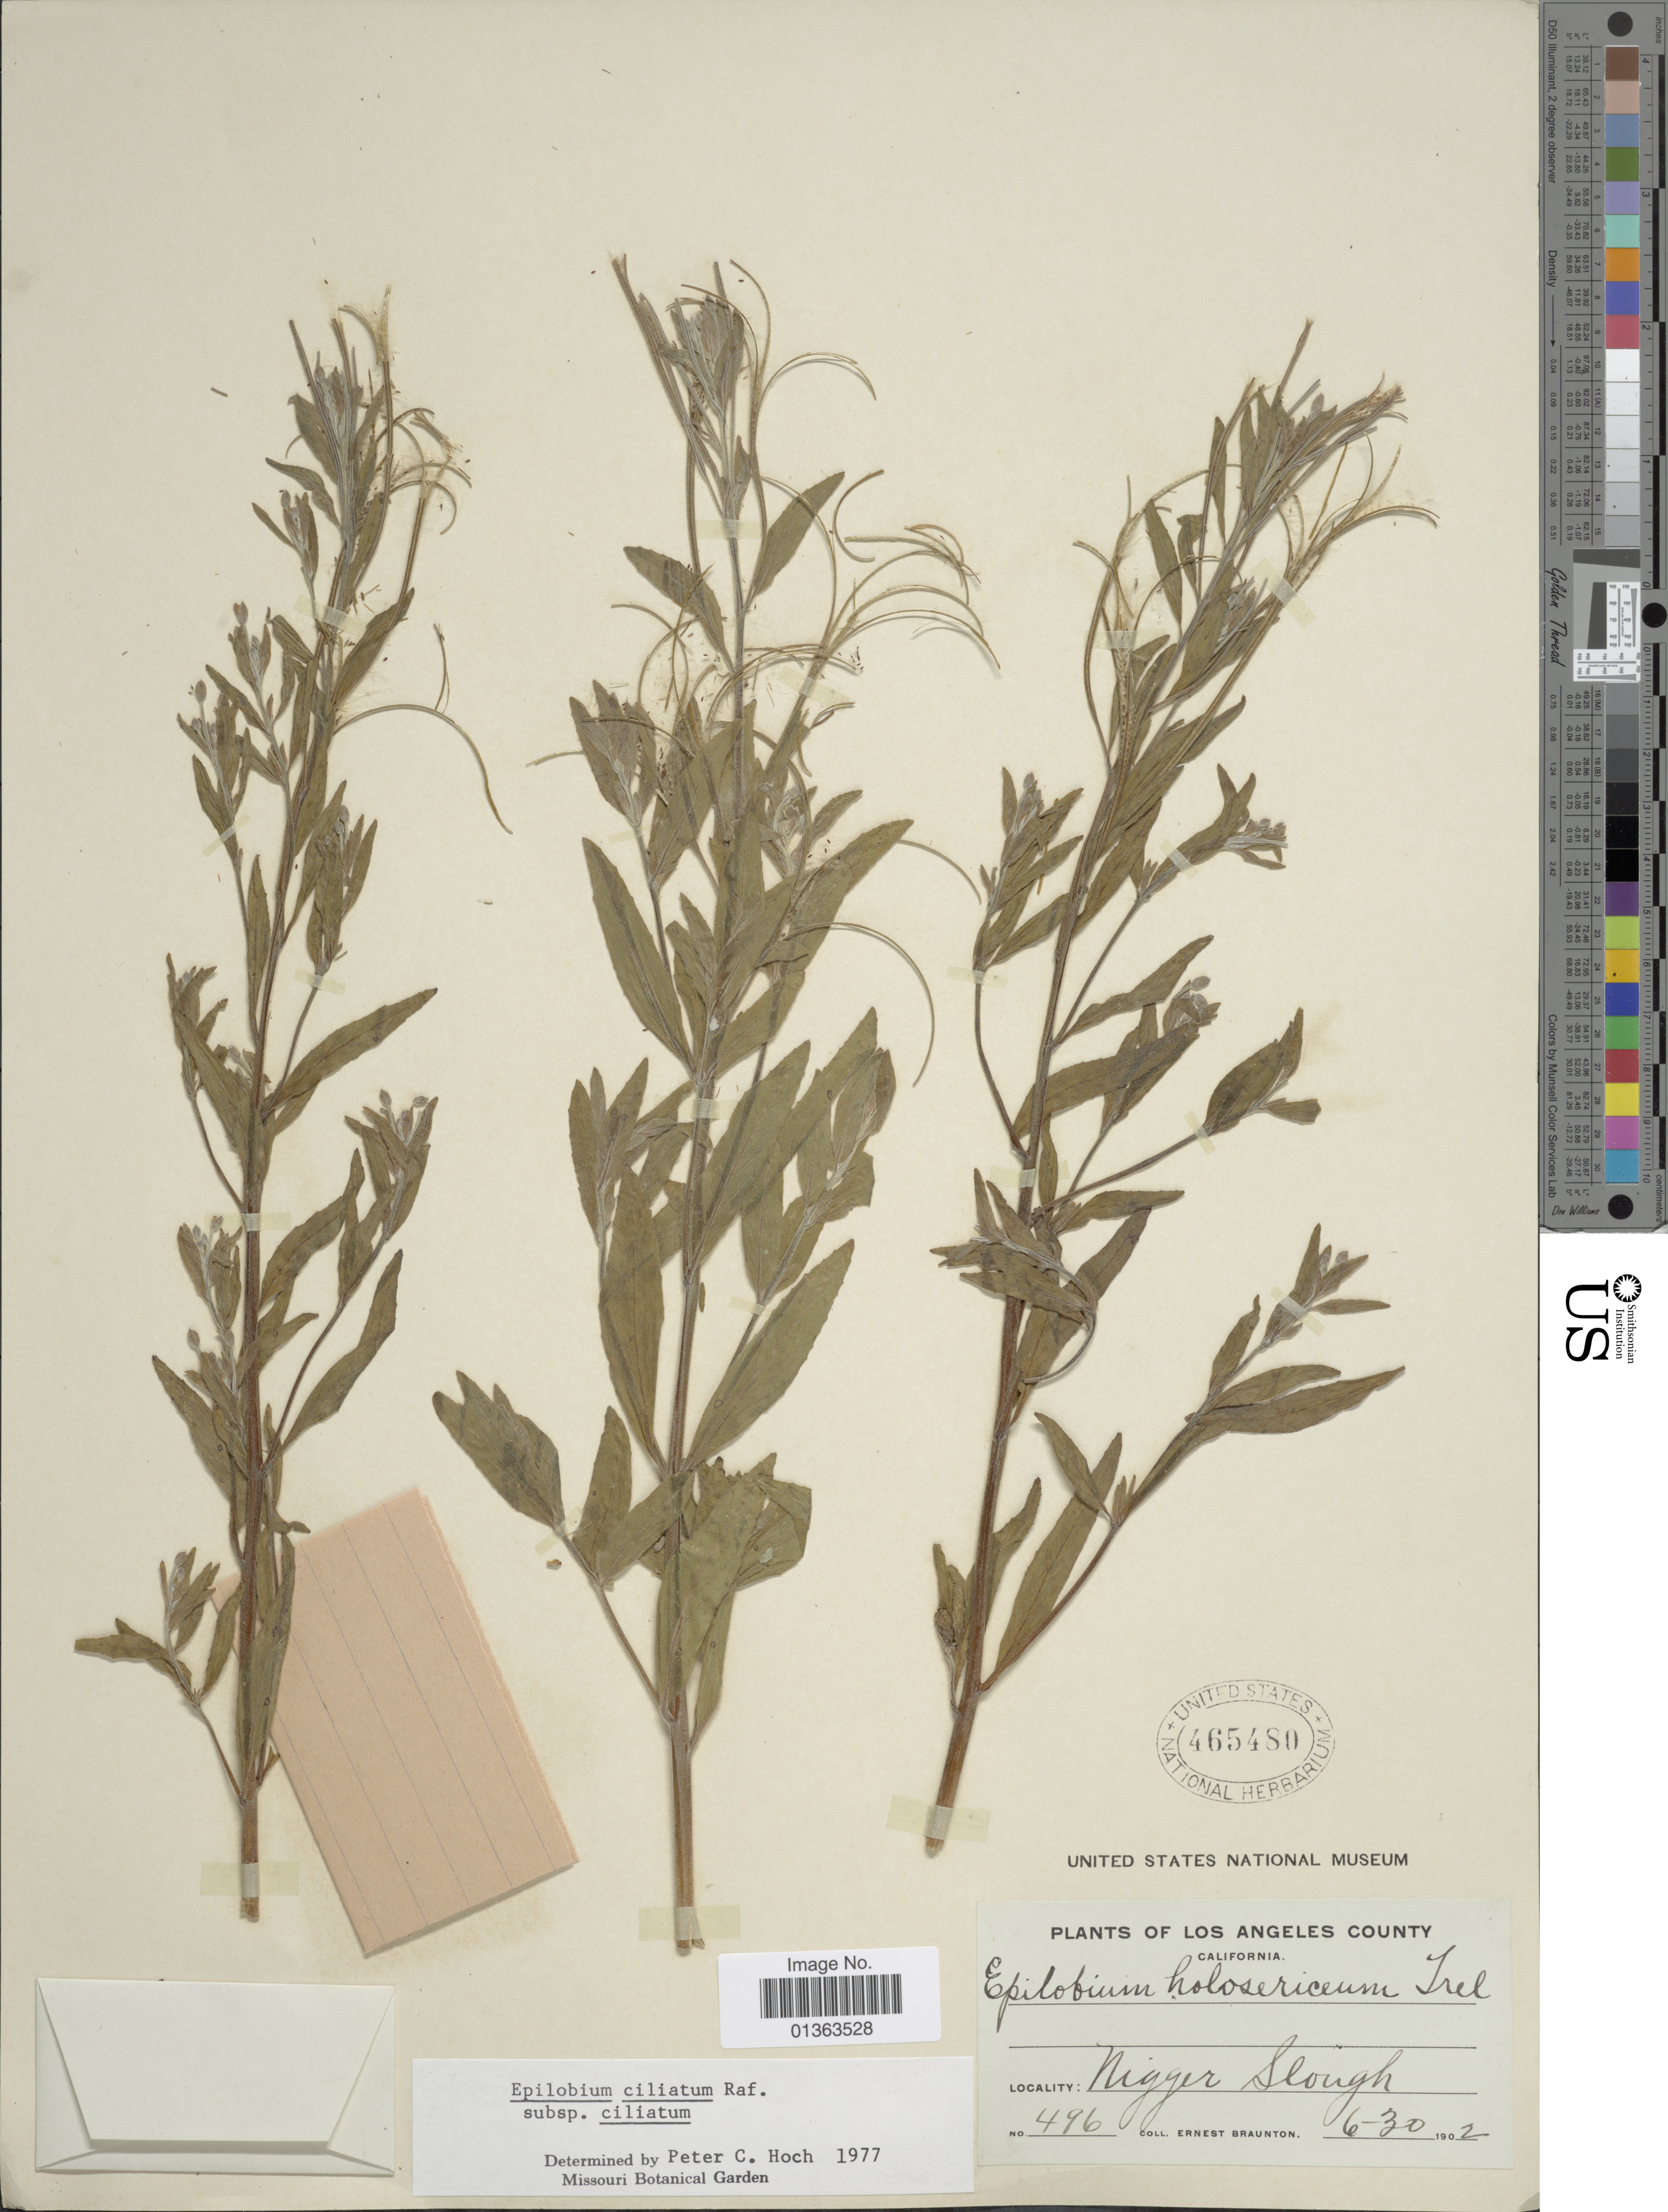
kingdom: Plantae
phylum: Tracheophyta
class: Magnoliopsida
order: Myrtales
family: Onagraceae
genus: Epilobium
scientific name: Epilobium ciliatum subsp. ciliatum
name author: Raf.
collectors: E. Braunton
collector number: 496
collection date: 1902-06-30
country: United States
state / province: California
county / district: Los Angeles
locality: Los Angeles County. Nigger Slough.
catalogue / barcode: US 465480